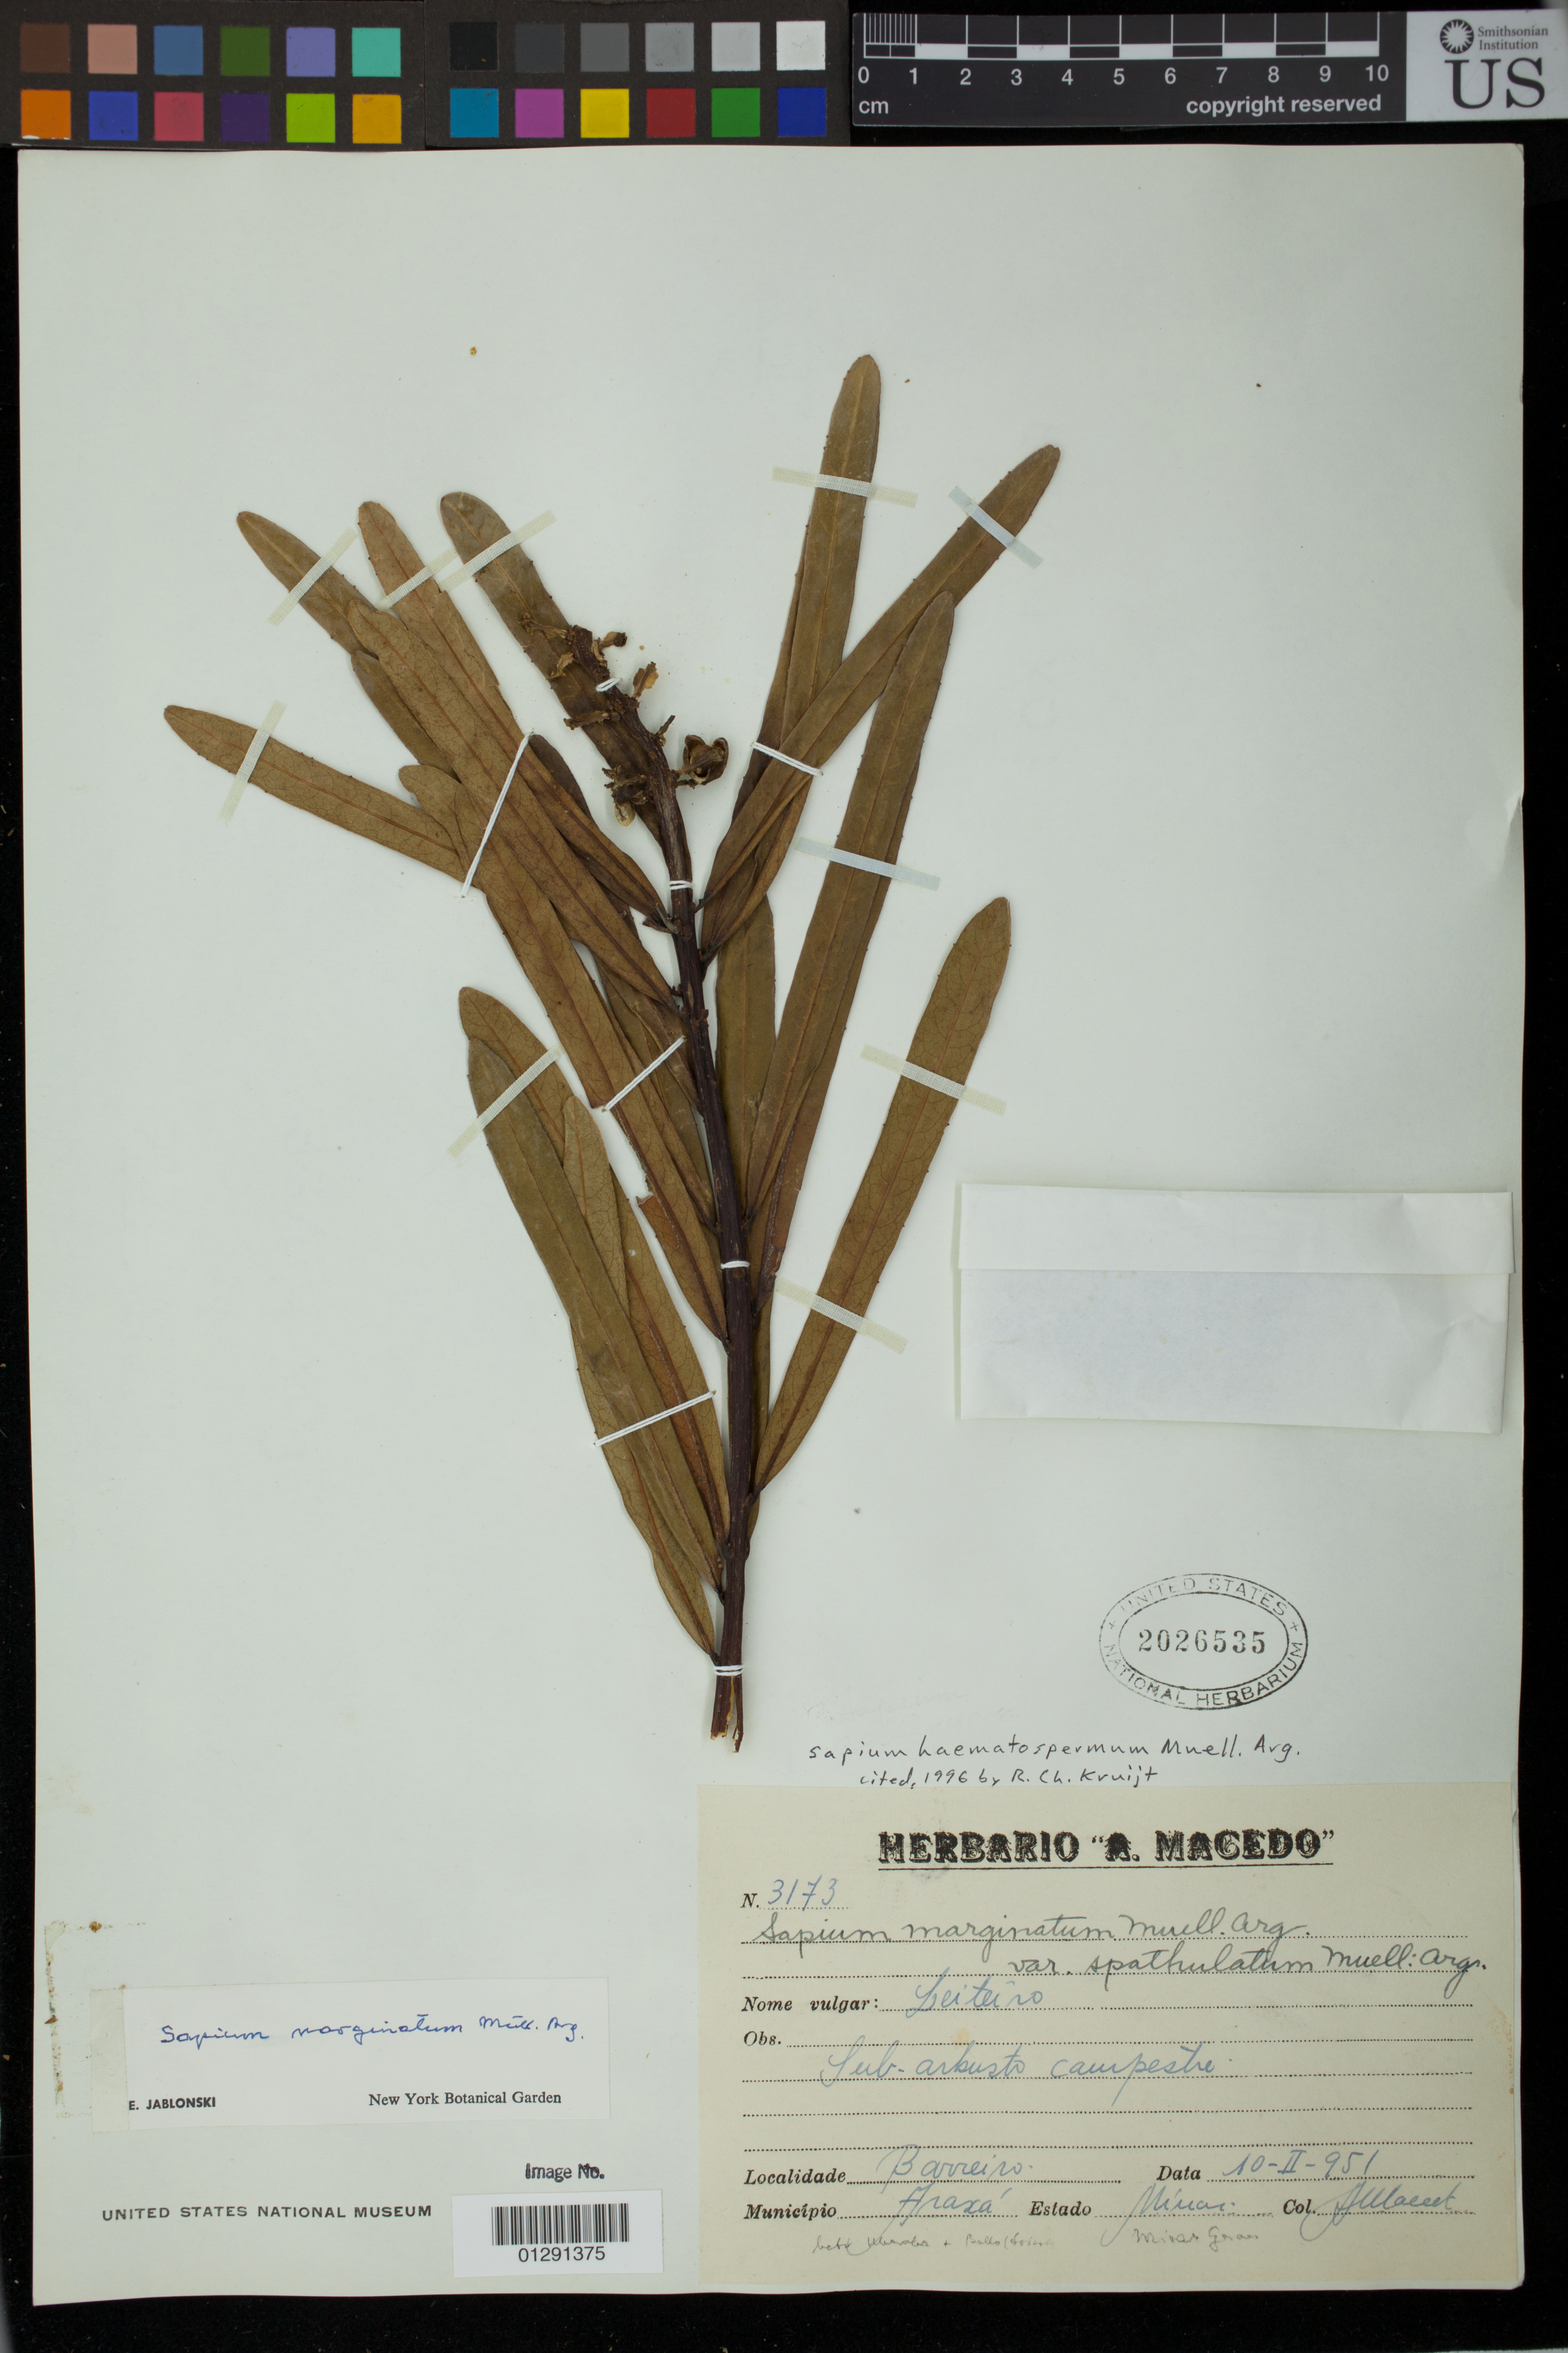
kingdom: Plantae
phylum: Tracheophyta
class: Magnoliopsida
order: Malpighiales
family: Euphorbiaceae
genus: Sapium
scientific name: Sapium haematospermum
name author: Müll. Arg.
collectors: A. Macedo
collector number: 3173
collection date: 1951-02-10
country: Brazil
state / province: Minas Gerais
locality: Barreiro, Araxa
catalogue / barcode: US 2026535